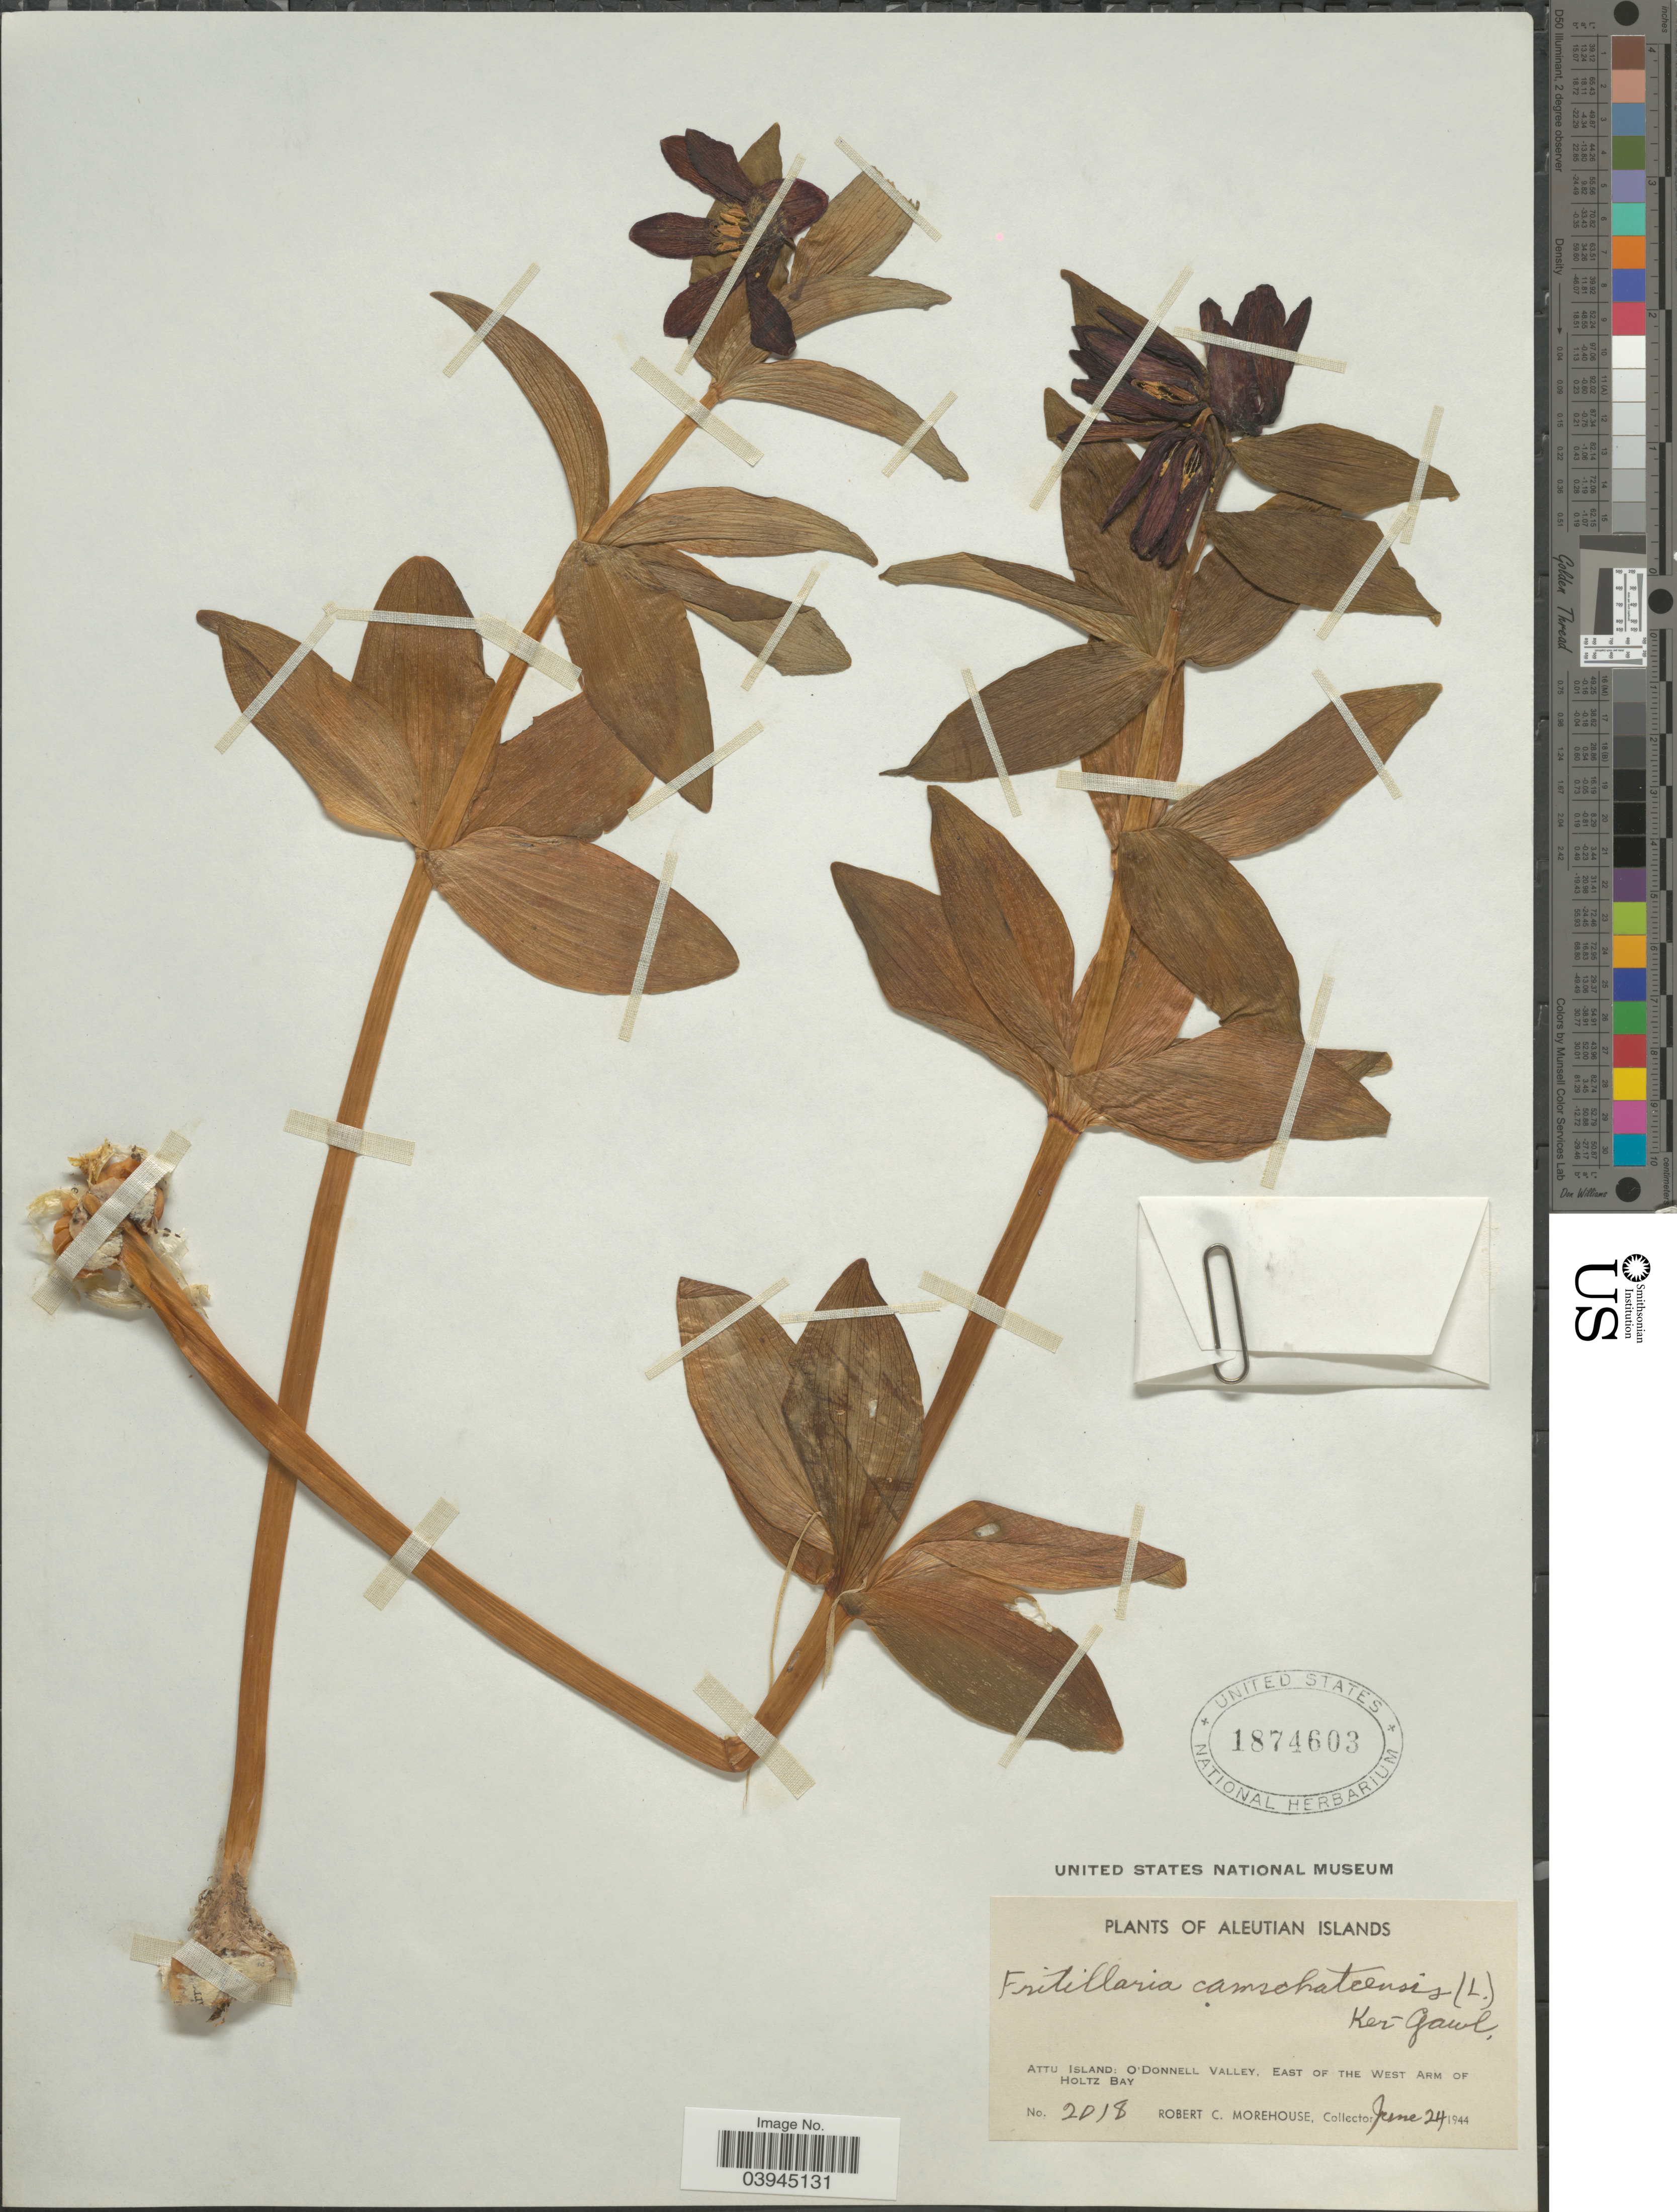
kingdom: Plantae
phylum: Tracheophyta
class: Liliopsida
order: Liliales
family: Liliaceae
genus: Fritillaria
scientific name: Fritillaria camschatcensis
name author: (L.) Ker Gawl.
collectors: R. Morehouse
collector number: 2018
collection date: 1944-06-24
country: United States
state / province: Alaska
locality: Aleutian Islands. Attu Island: O'Donnell Valley, East of the West Arm of Holtz Bay.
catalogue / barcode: US 1874603